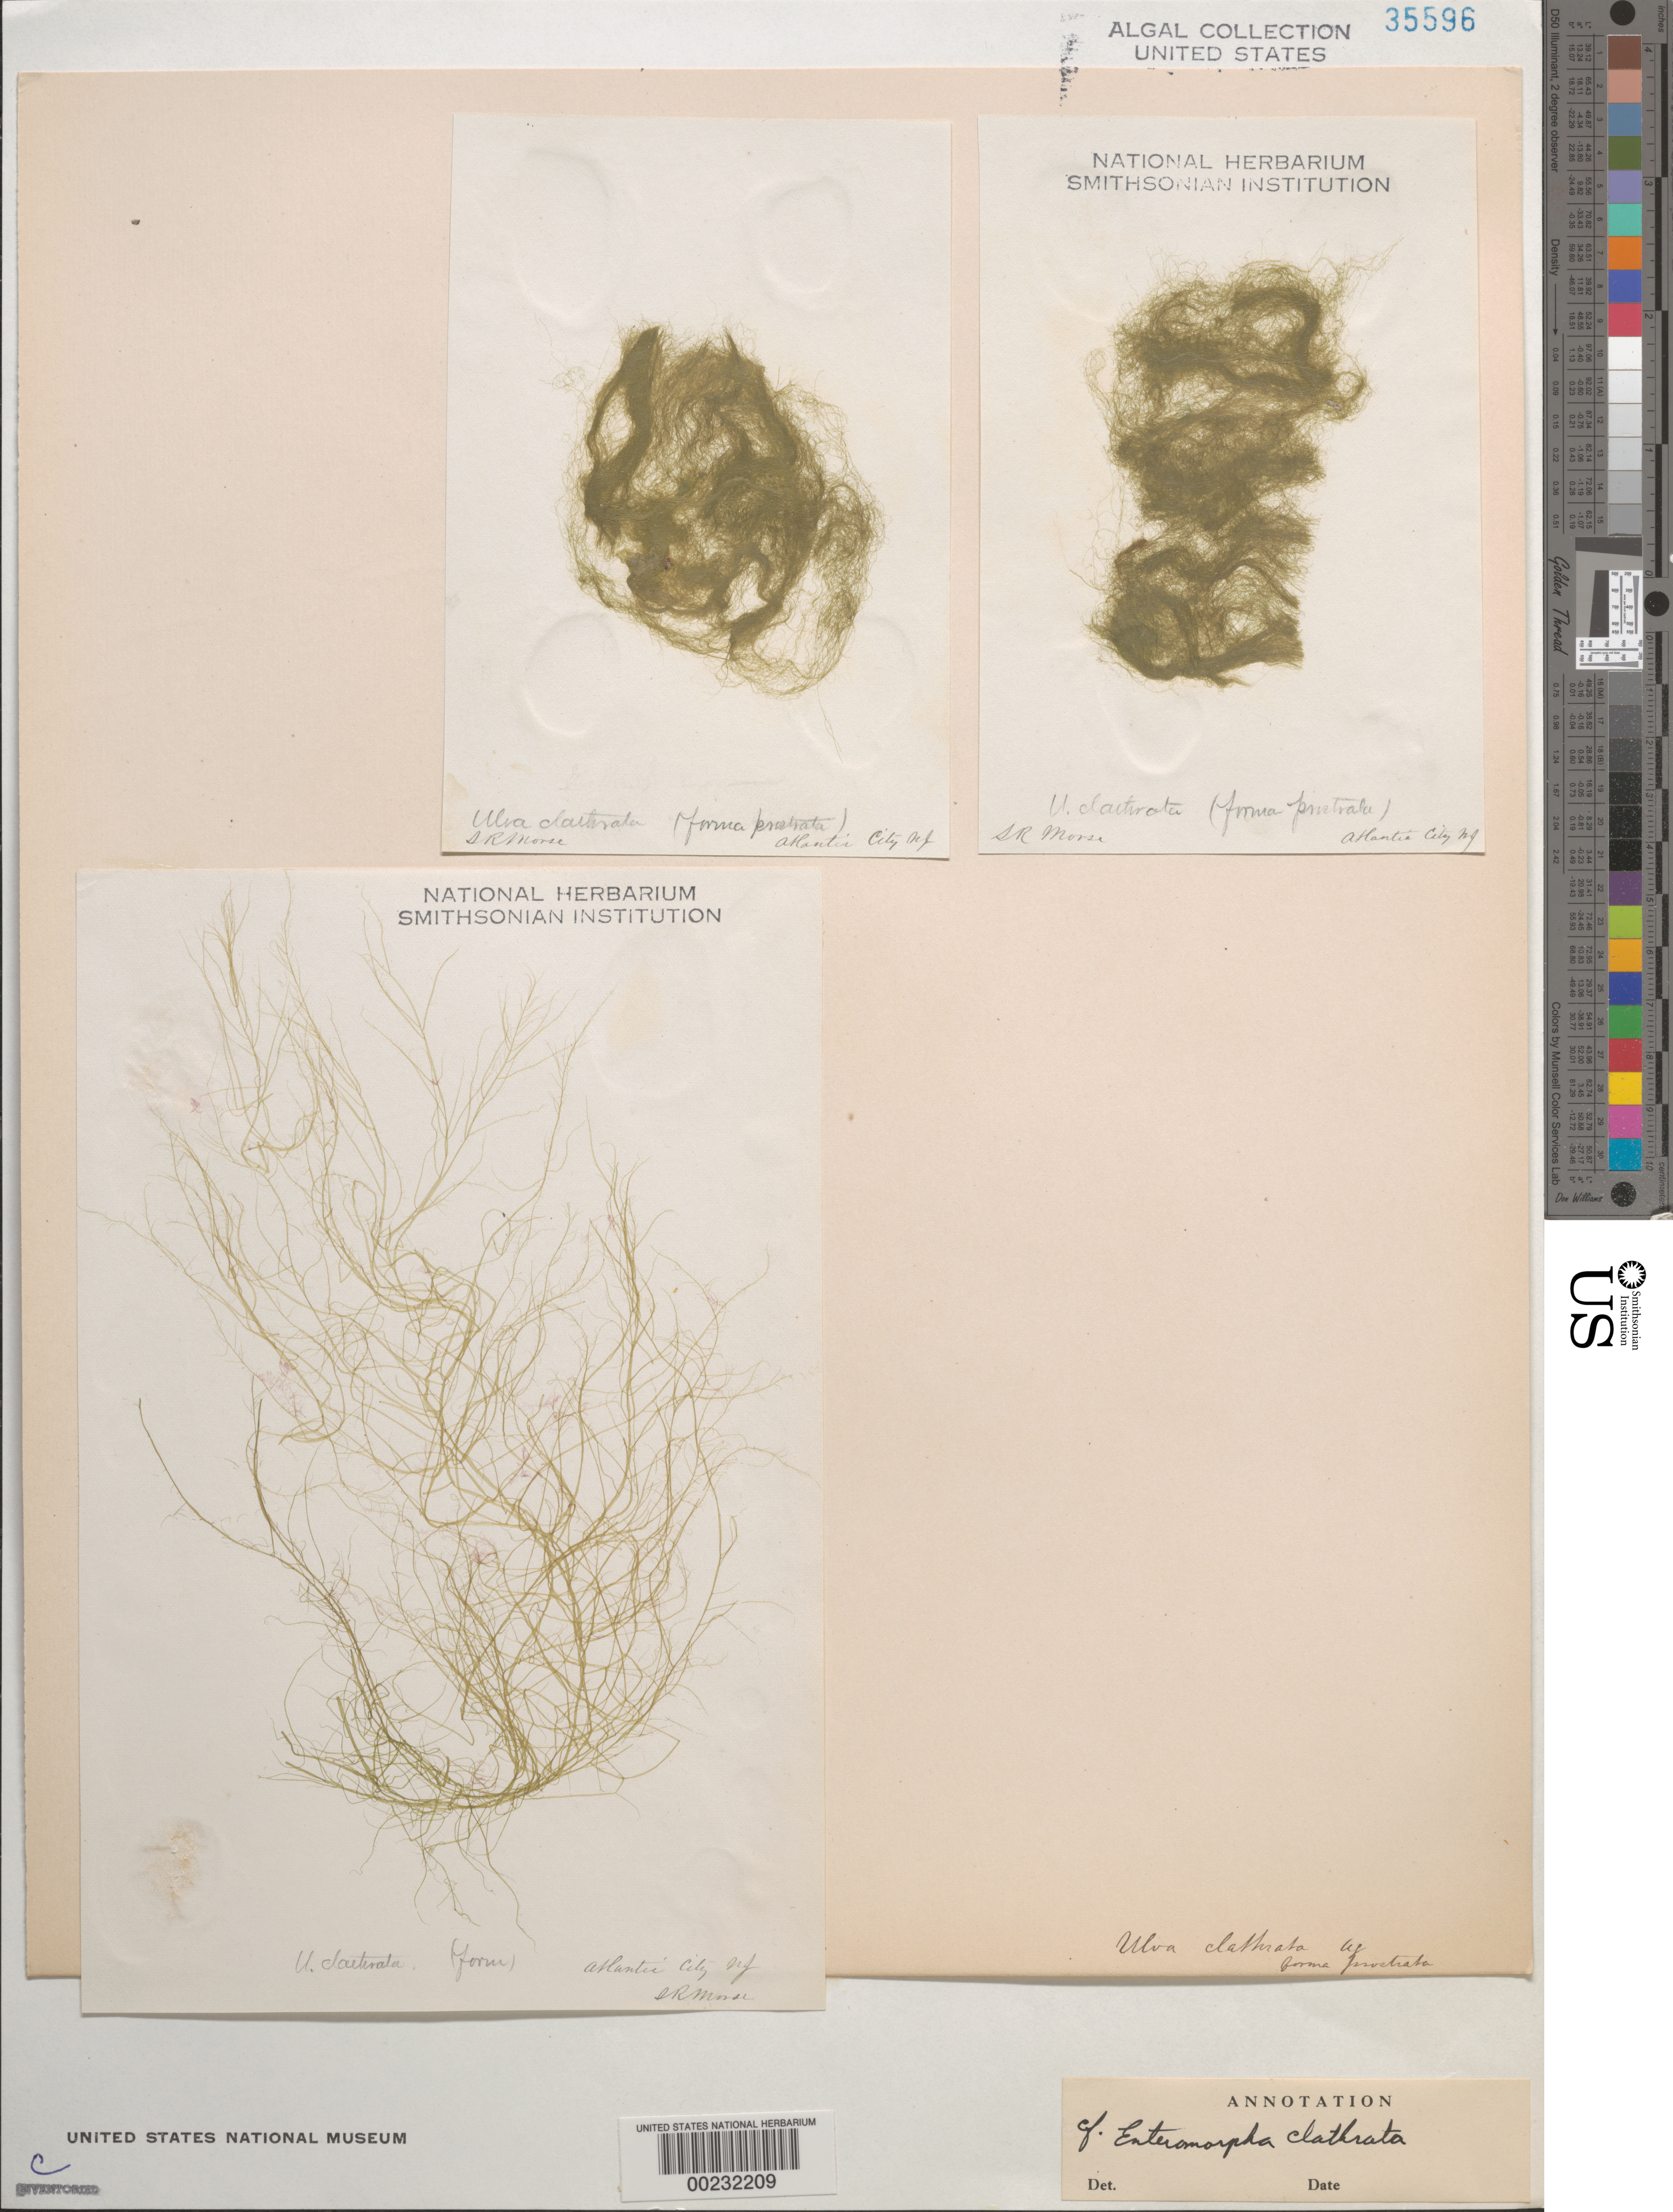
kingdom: Plantae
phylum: Chlorophyta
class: Ulvophyceae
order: Cladophorales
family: Cladophoraceae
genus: Cladophora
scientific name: Cladophora vagabunda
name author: (L.) C. Hoek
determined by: Algae name updating Project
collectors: S. Morse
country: United States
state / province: New Jersey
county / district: Atlantic County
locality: Atlantic City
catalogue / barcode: US 35596